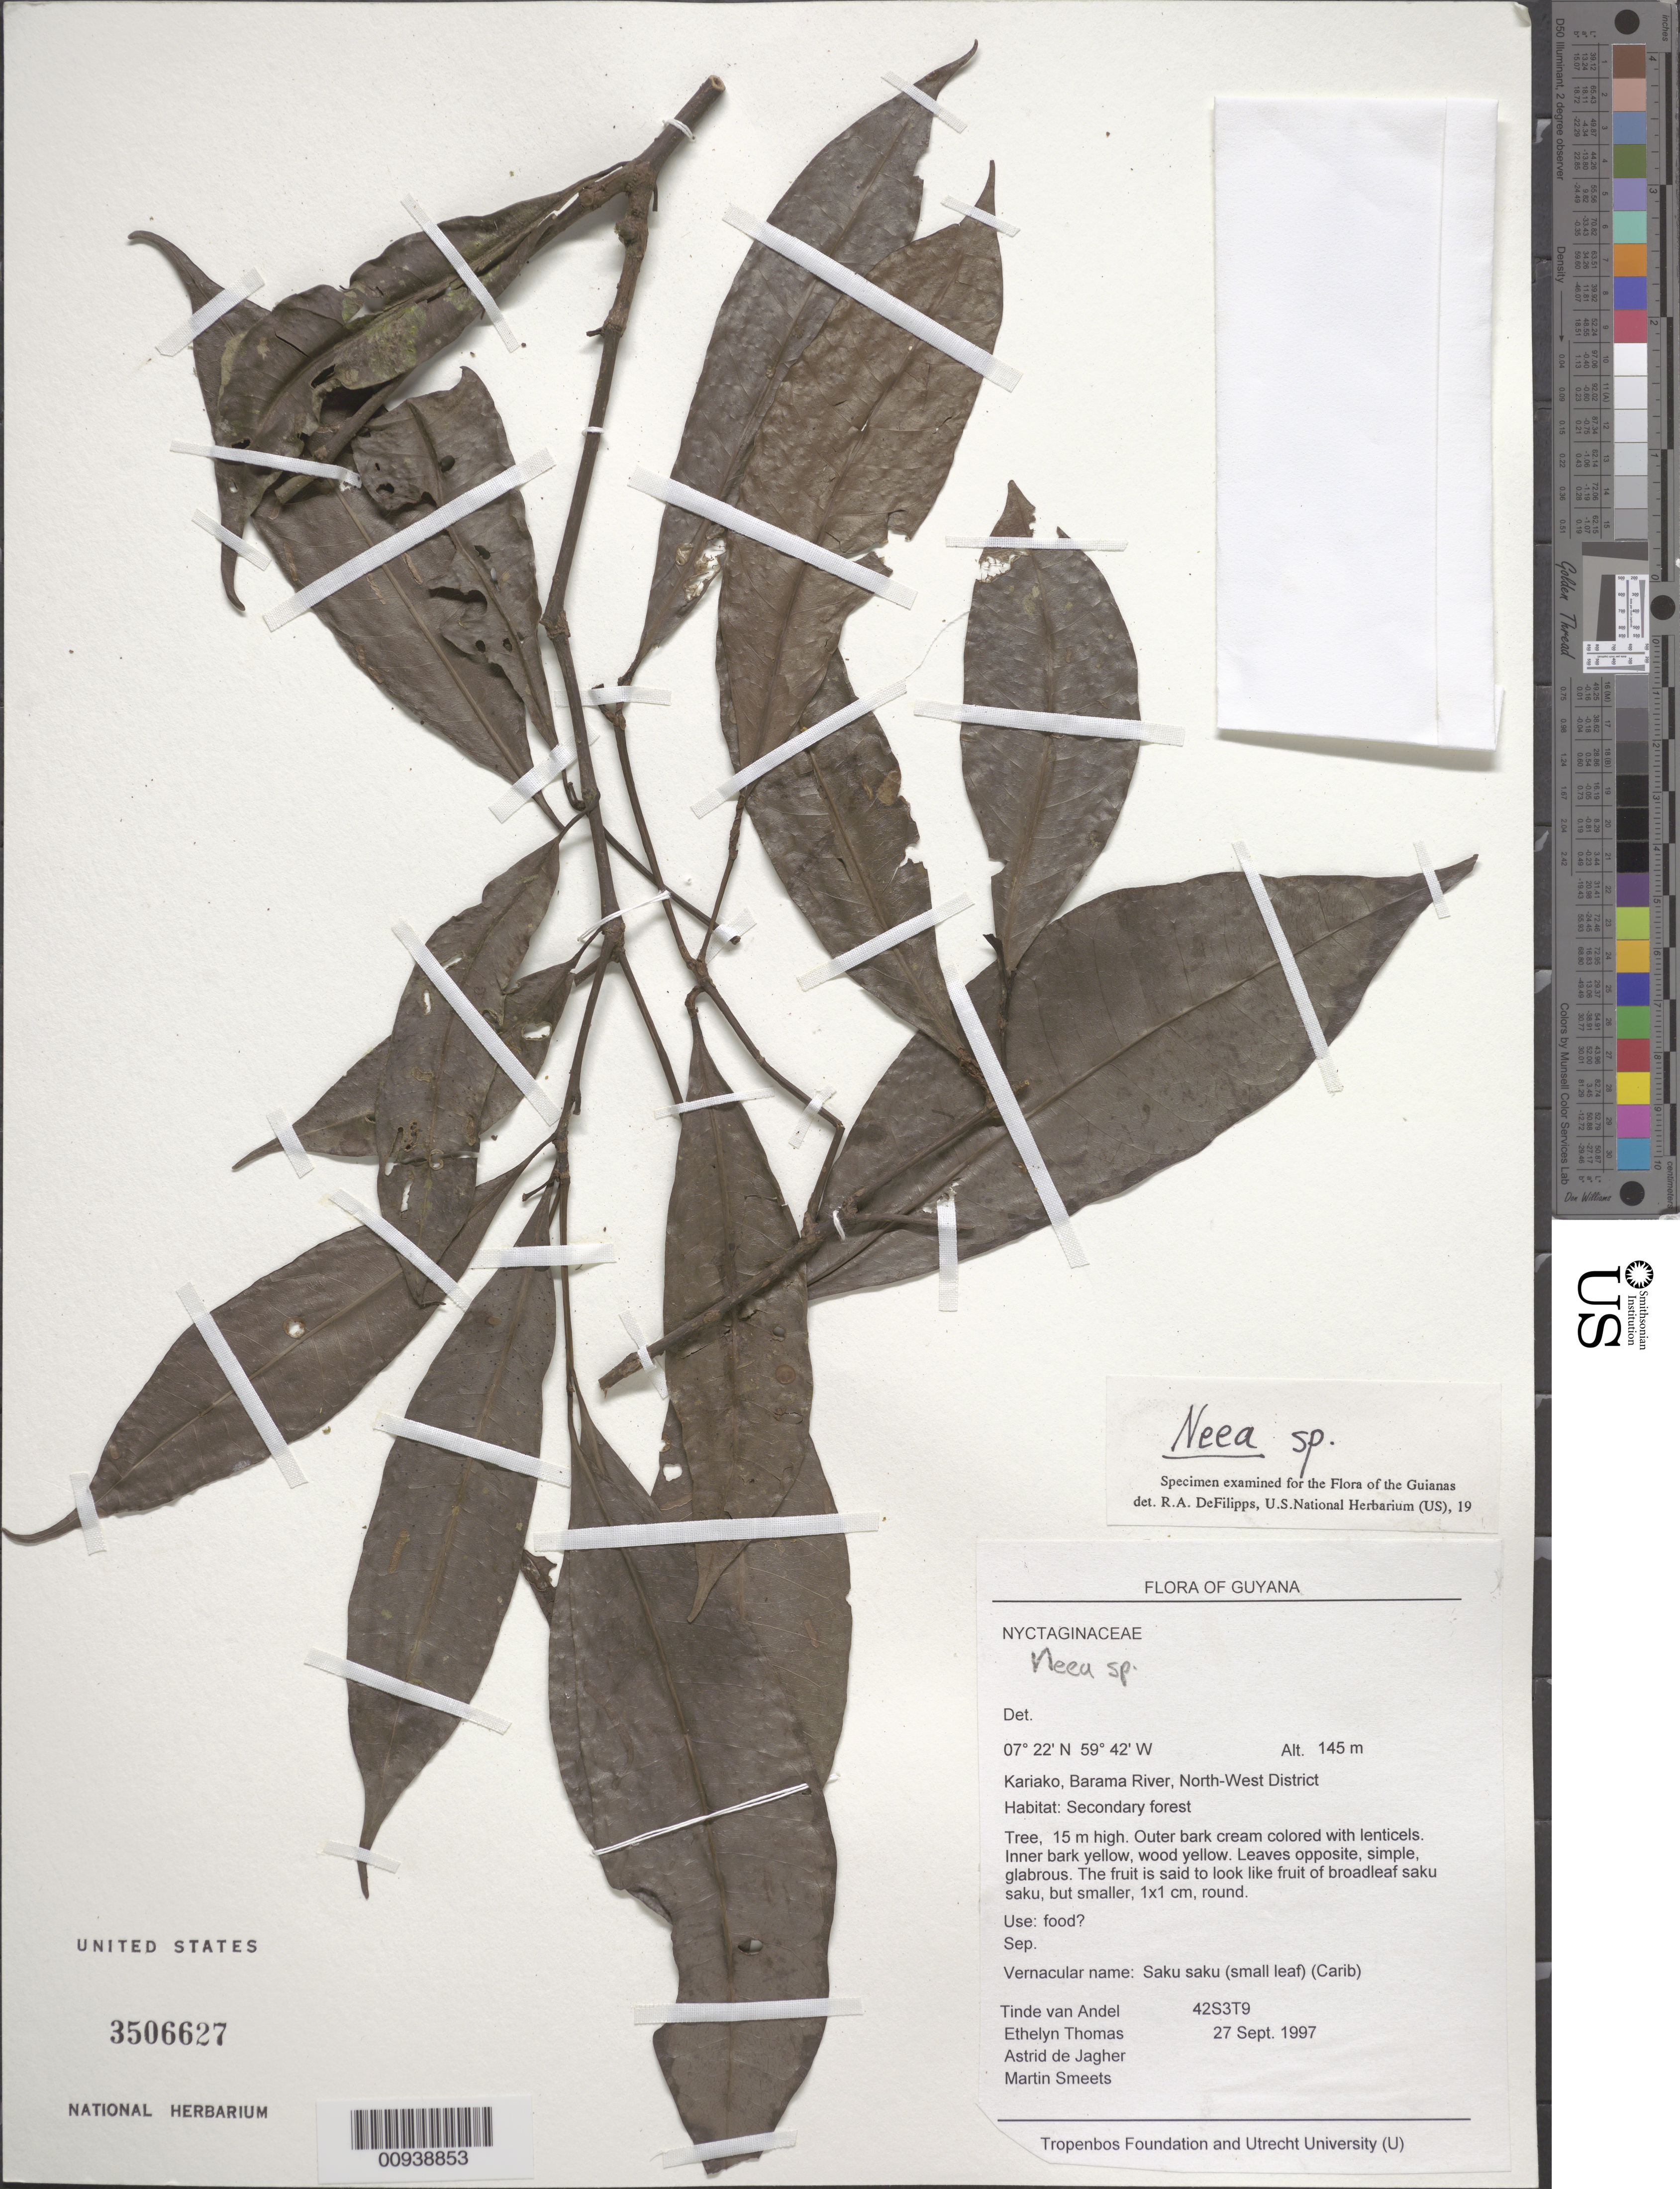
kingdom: Plantae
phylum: Tracheophyta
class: Magnoliopsida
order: Caryophyllales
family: Nyctaginaceae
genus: Neea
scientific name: Neea sp.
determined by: DeFilipps, R. A.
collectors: T. R. van Andel, E. Thomas, A. de Jagher & M. Smeets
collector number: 42 S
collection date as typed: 27-Sep-97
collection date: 1997-09-27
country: Guyana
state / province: Barima-Waini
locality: Kariako, Barama R., NW Dist.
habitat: Secondary forest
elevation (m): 145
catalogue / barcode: US 3506627